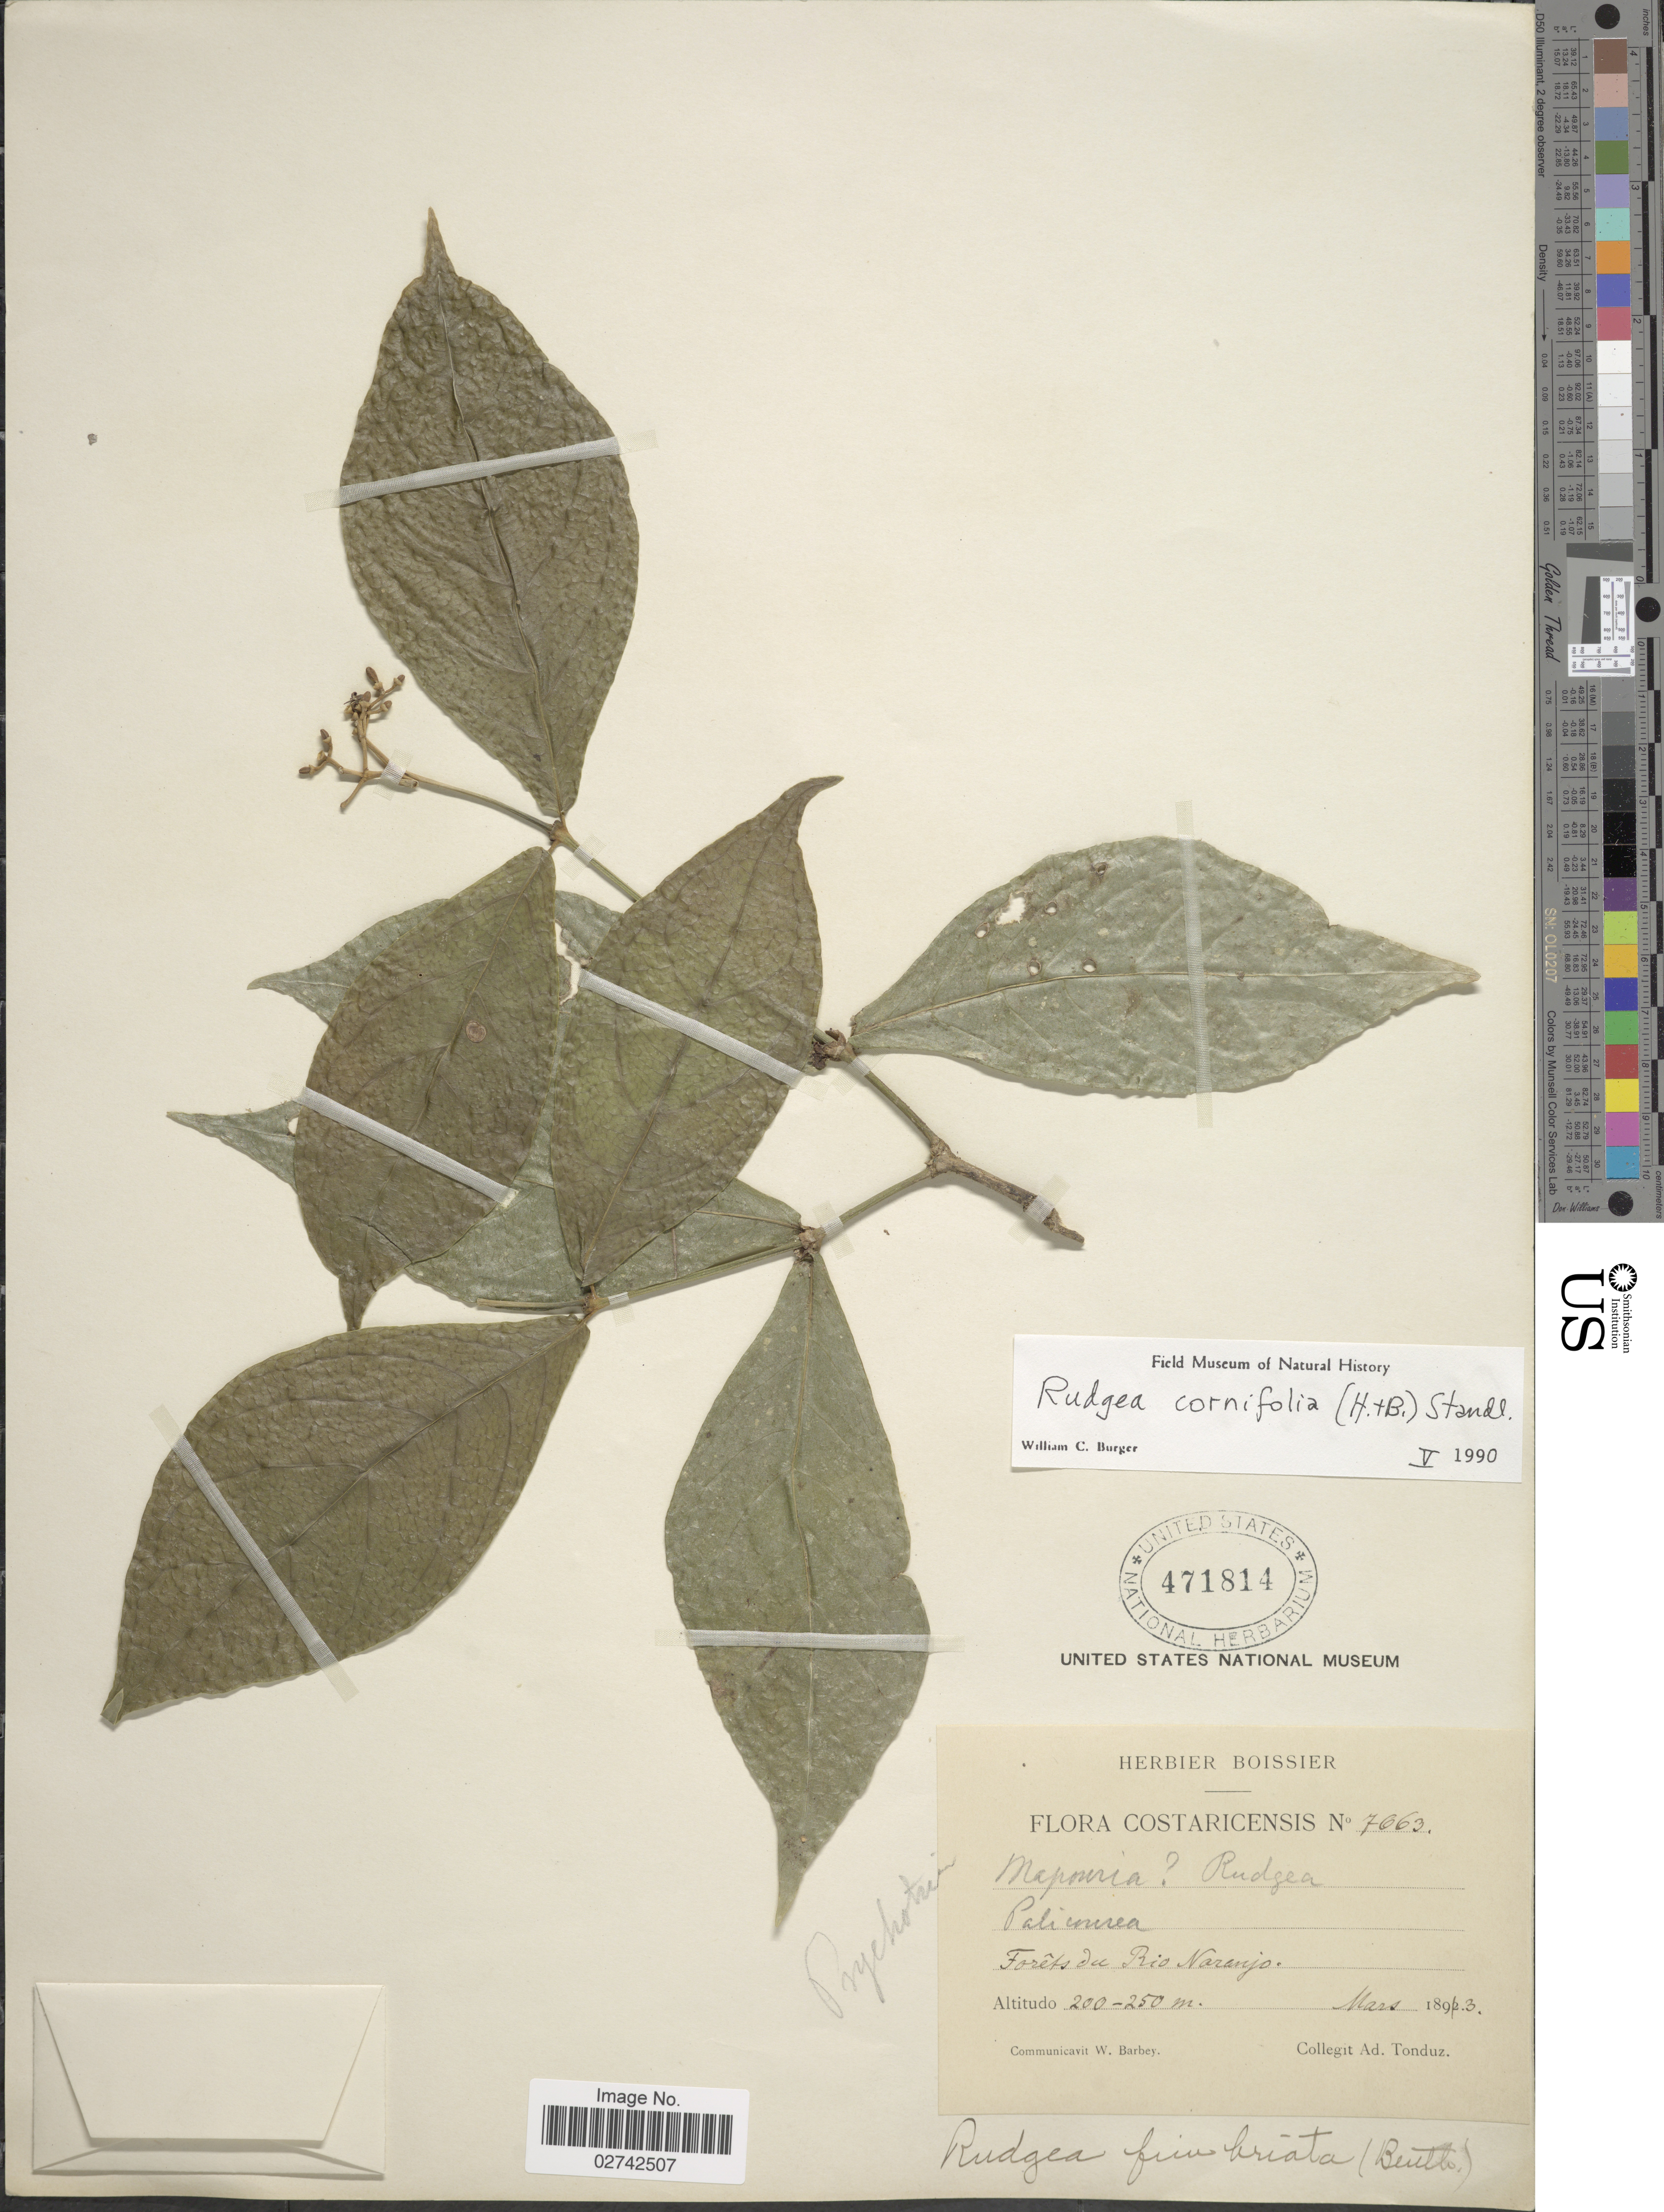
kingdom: Plantae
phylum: Tracheophyta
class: Magnoliopsida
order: Gentianales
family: Rubiaceae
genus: Rudgea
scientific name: Rudgea cornifolia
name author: (Kunth) Standl.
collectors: A. Tonduz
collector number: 7663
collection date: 1893-03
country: Costa Rica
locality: Forets du Rio Naranjo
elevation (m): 200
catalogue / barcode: US 471814